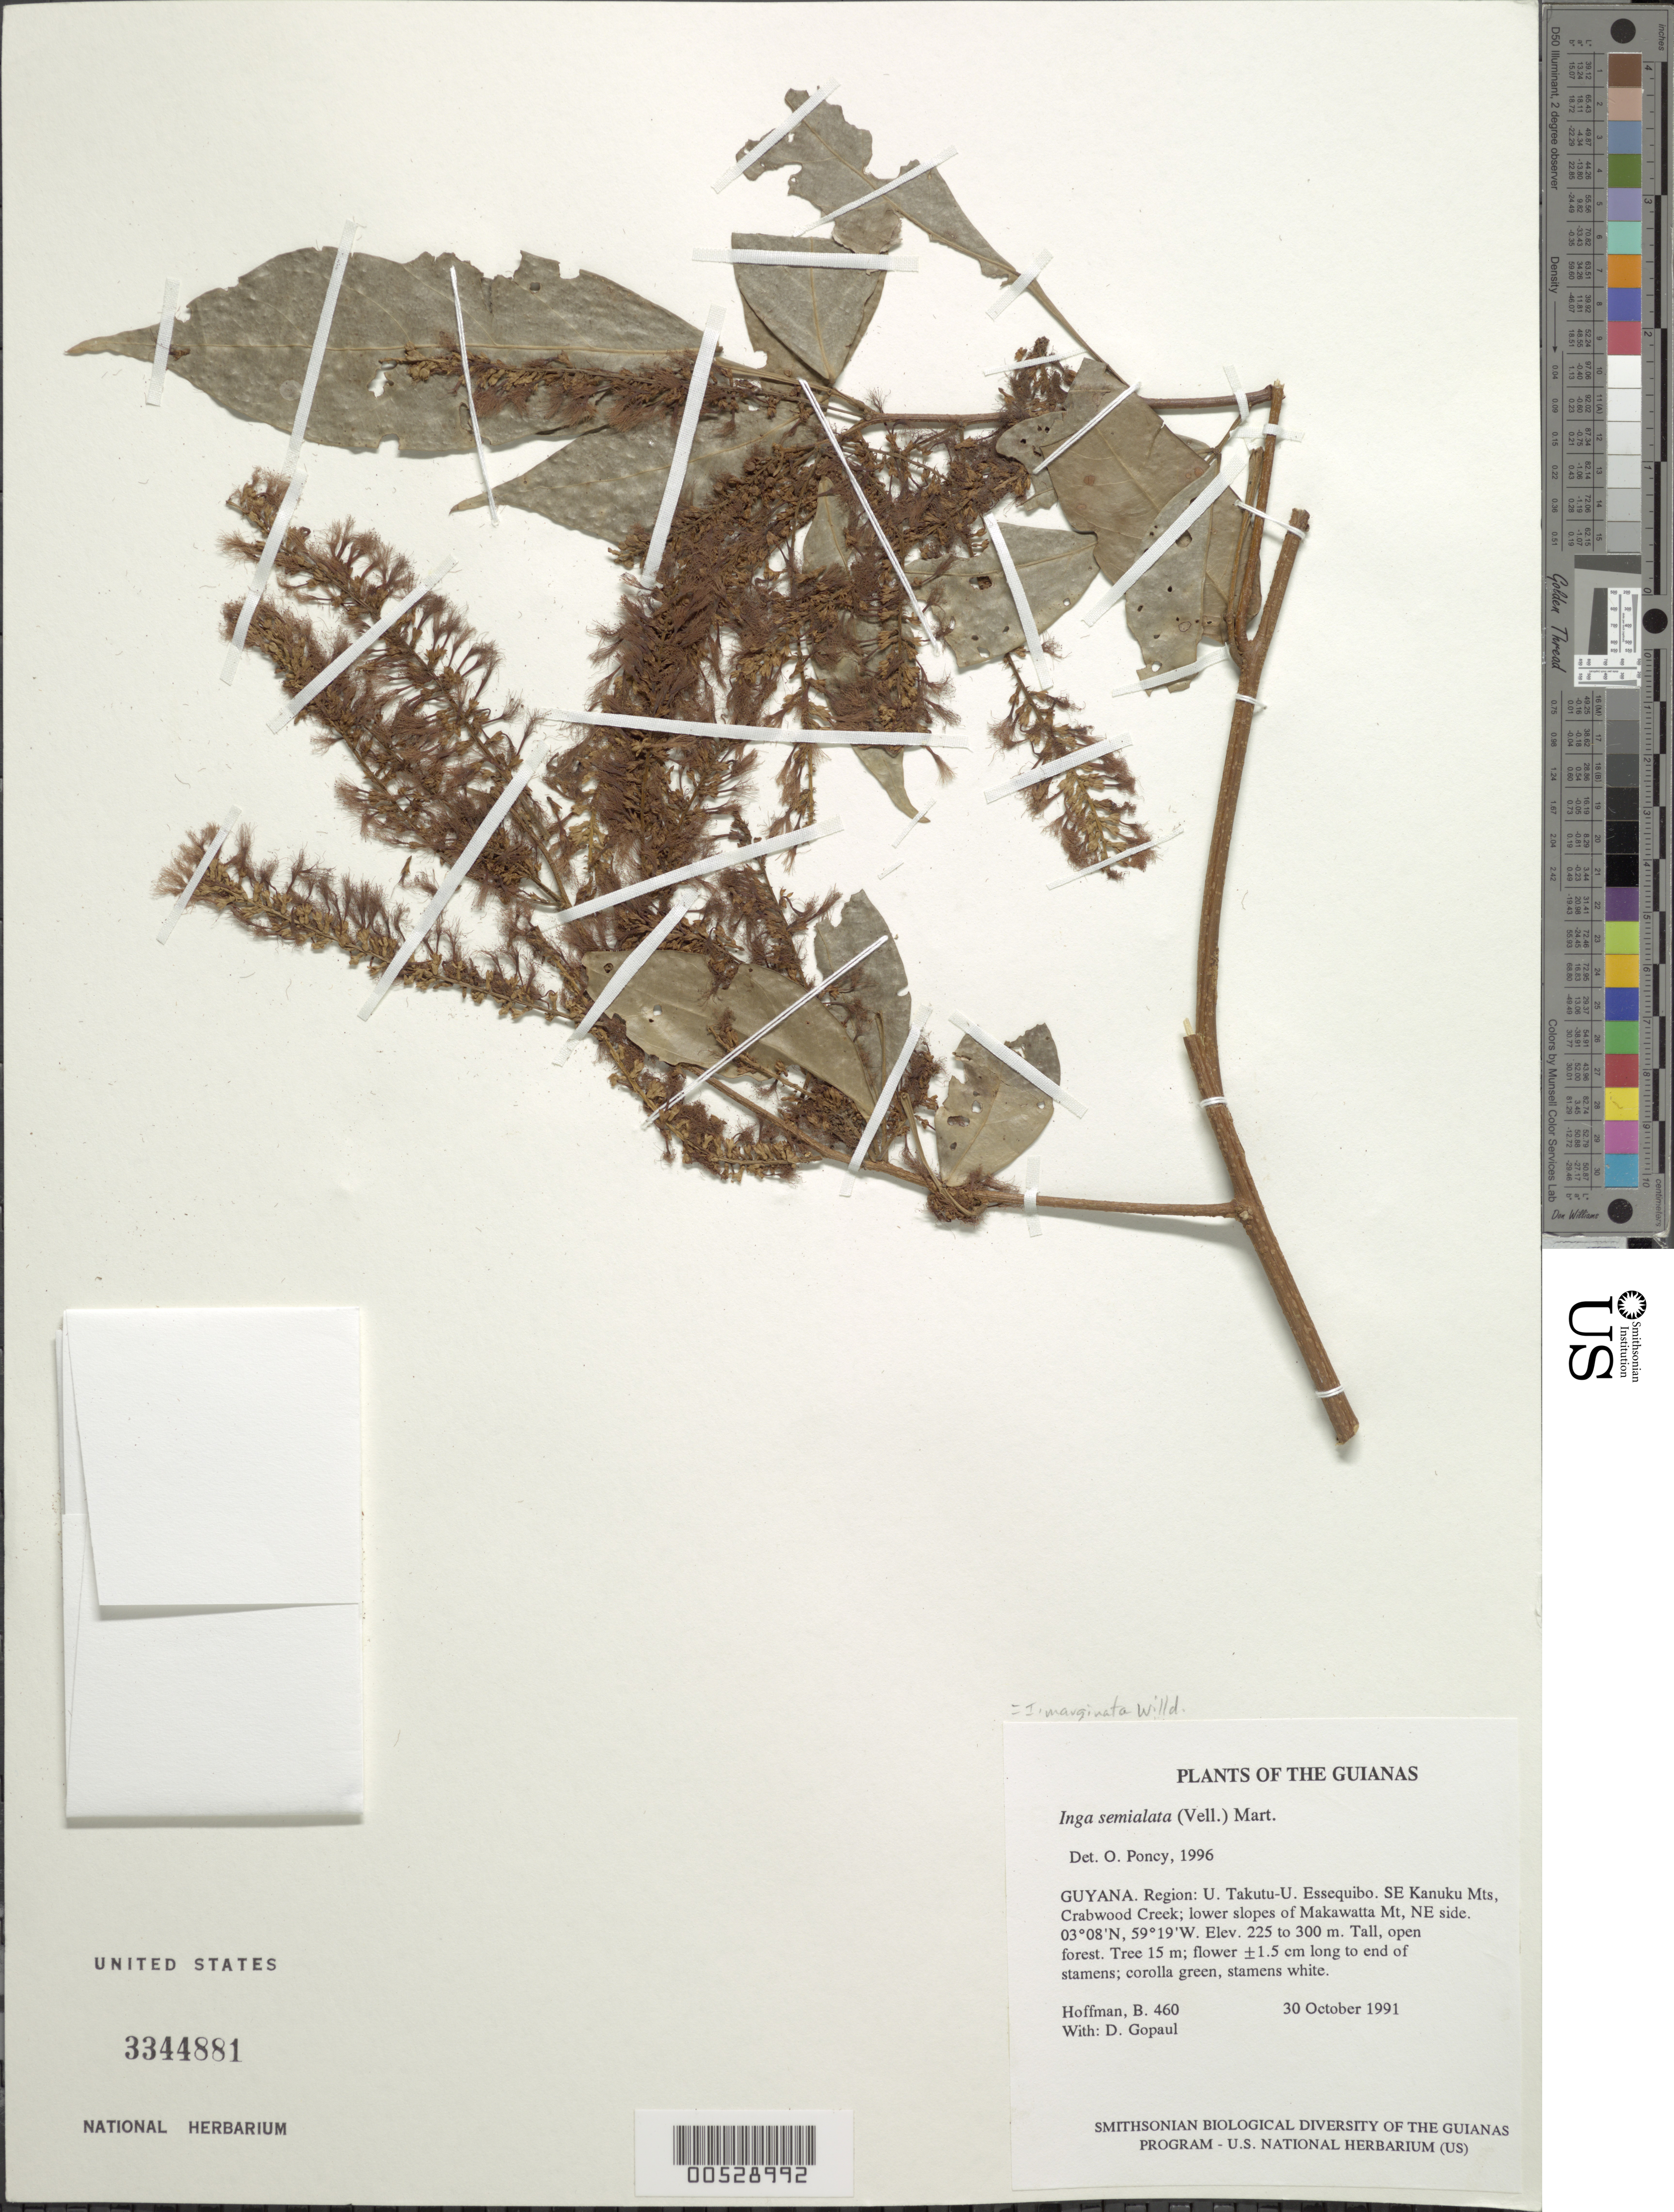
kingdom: Plantae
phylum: Tracheophyta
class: Magnoliopsida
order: Fabales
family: Fabaceae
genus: Inga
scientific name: Inga marginata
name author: Willd.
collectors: B. Hoffman & D. Gopaul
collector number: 460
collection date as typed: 30 October 1991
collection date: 1991-10-30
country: Guyana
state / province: U. Takutu-U. Essequibo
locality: SE Kanuku Mts, Crabwood Creek; lower slopes of Makawatta Mountain, NE side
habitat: Tall, open forest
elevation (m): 225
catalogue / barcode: US 3344881